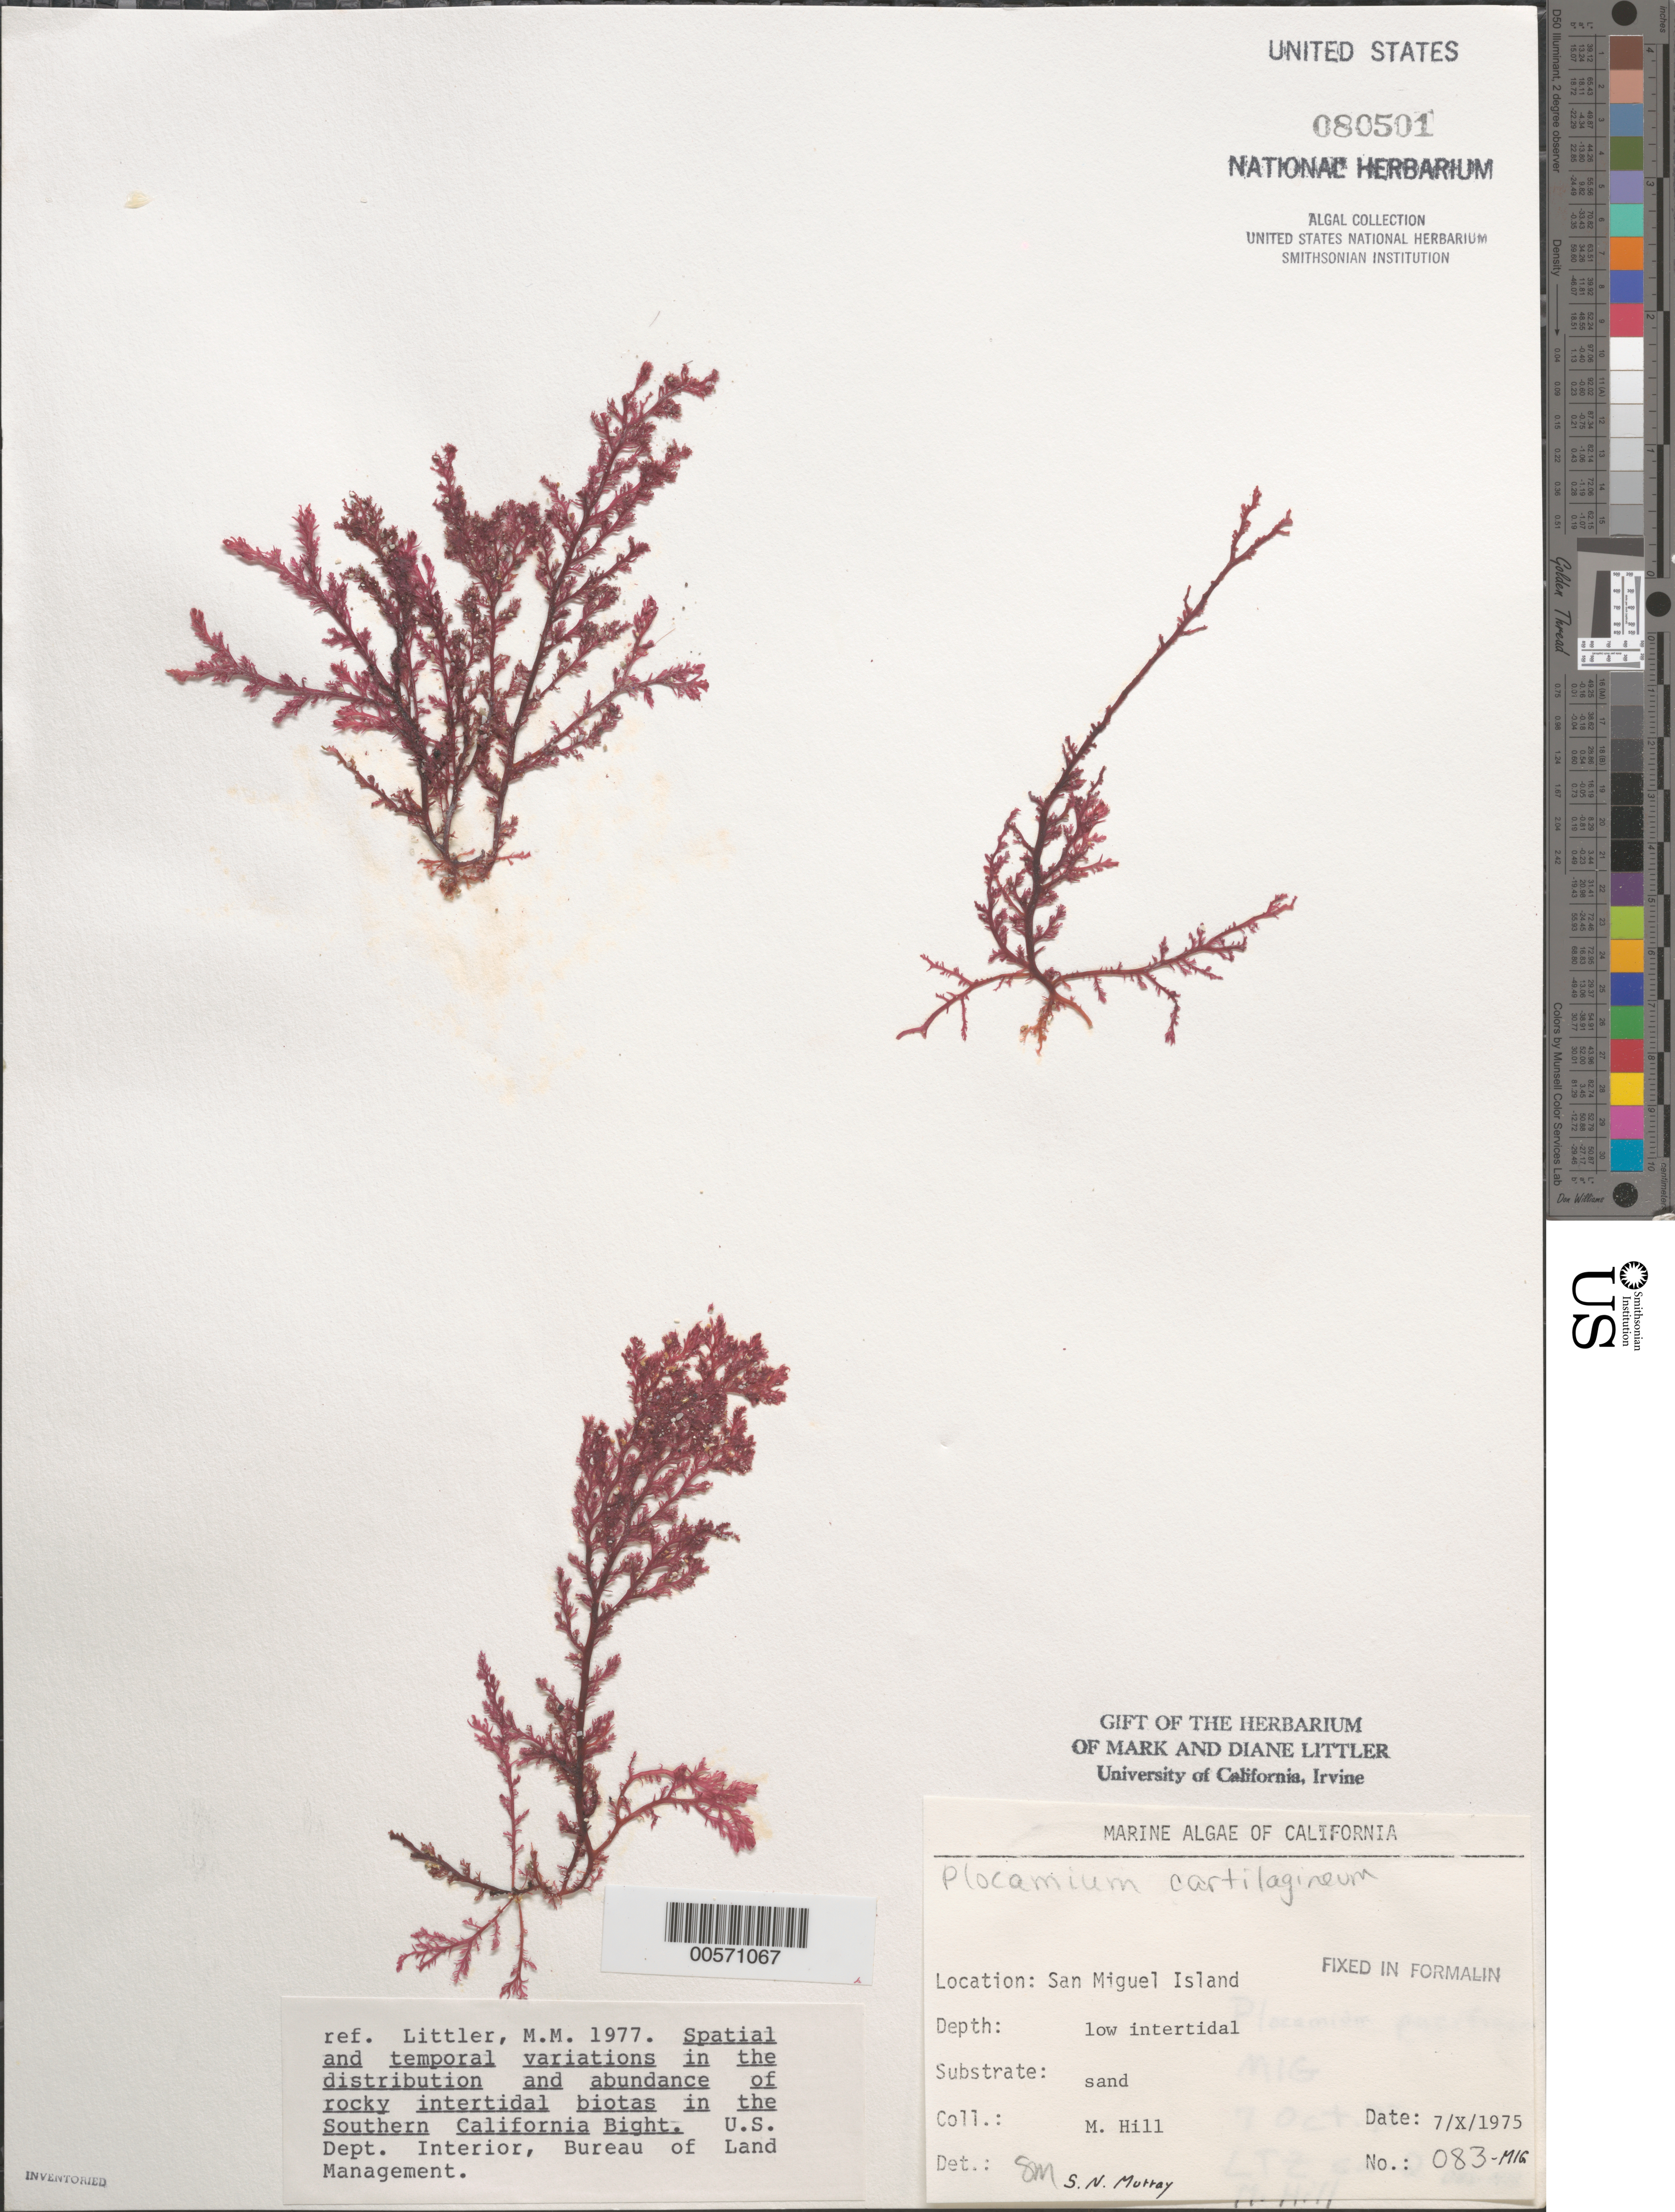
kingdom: Plantae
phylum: Rhodophyta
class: Florideophyceae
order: Plocamiales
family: Plocamiaceae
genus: Plocamium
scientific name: Plocamium cartilagineum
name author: (L.) P.S. Dixon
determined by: Murray, S. N.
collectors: M. Hill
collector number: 083-MIG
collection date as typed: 07 Oct 1975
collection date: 1975-10-07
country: United States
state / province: California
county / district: Santa Barbara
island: San Miguel Island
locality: Cuyler Harbor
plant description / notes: BLM-SOCALBIGHT Rocky Intertidal Survey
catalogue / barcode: US 80501